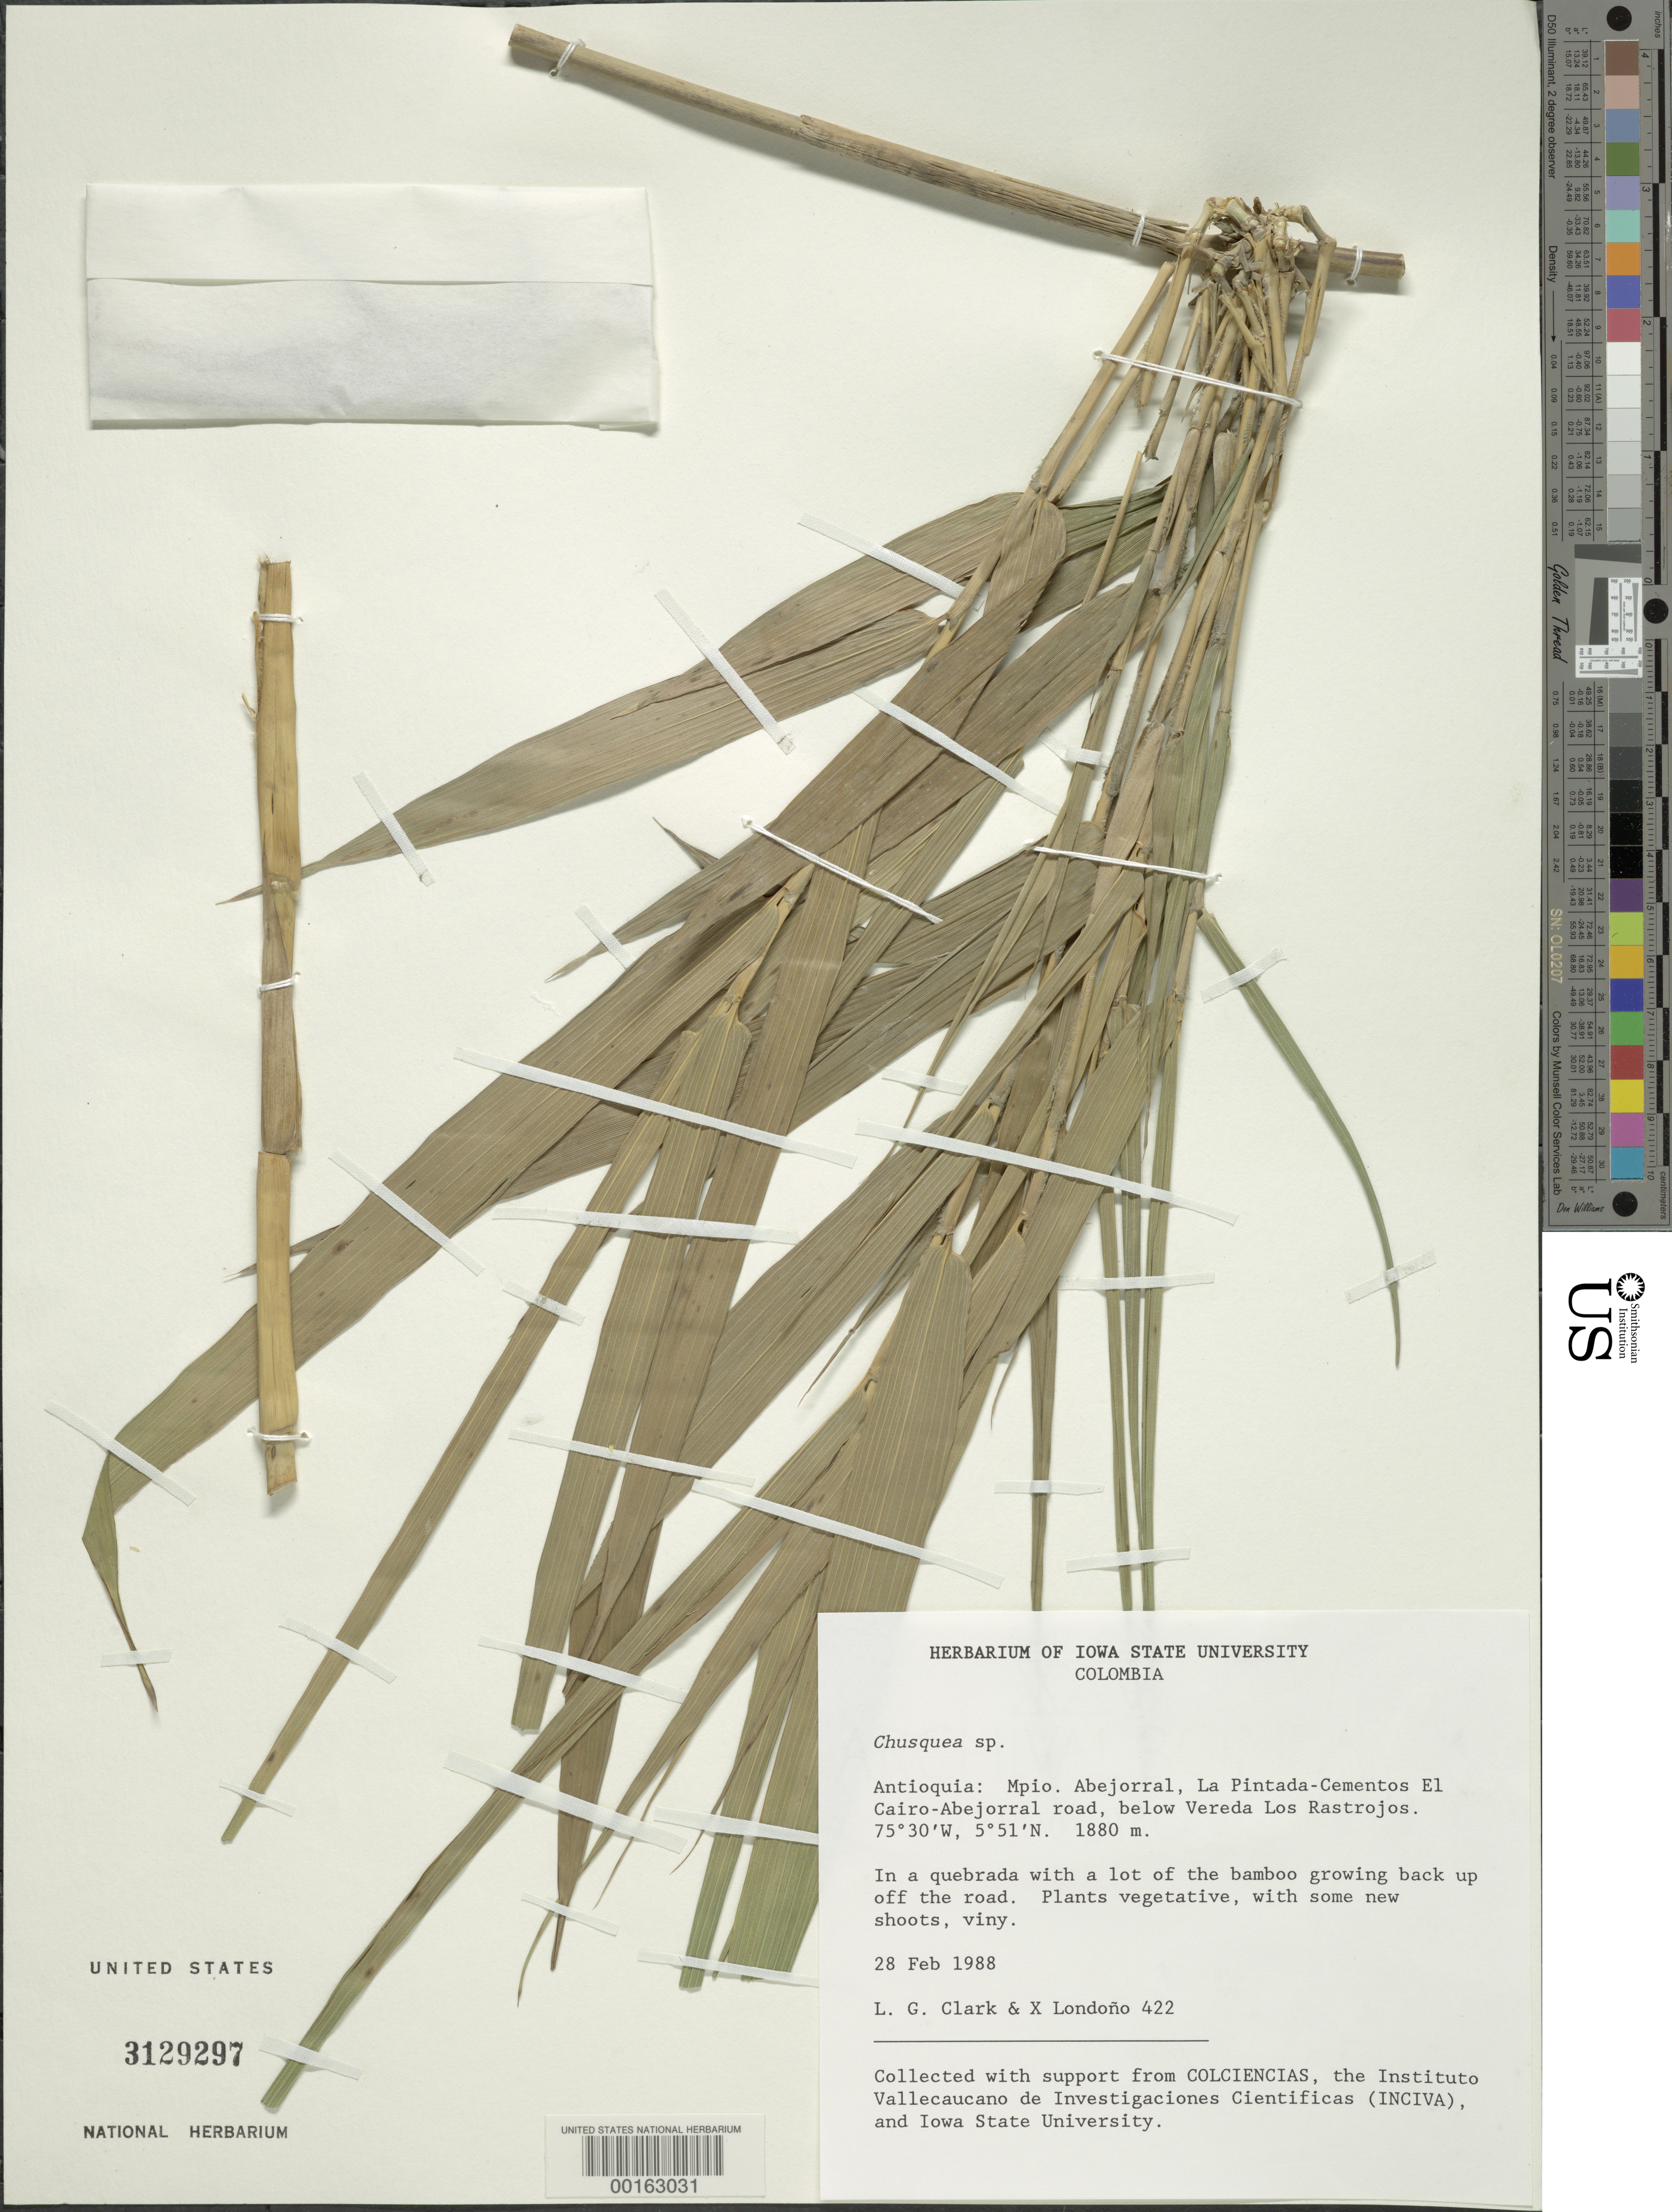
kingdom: Plantae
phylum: Tracheophyta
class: Liliopsida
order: Poales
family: Poaceae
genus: Chusquea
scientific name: Chusquea sp.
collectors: L. G. Clark & X. Londoño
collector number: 422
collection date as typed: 28 Feb 1988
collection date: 1988-02-28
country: Colombia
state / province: Antioquia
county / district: Abejorral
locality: Mun. Abejorral, la Pintada-Cementos el Cairo-Abejorral road, below Vereda los Rastrojos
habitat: In quebrada, growing back up off the road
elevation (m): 1880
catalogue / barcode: US 3129297